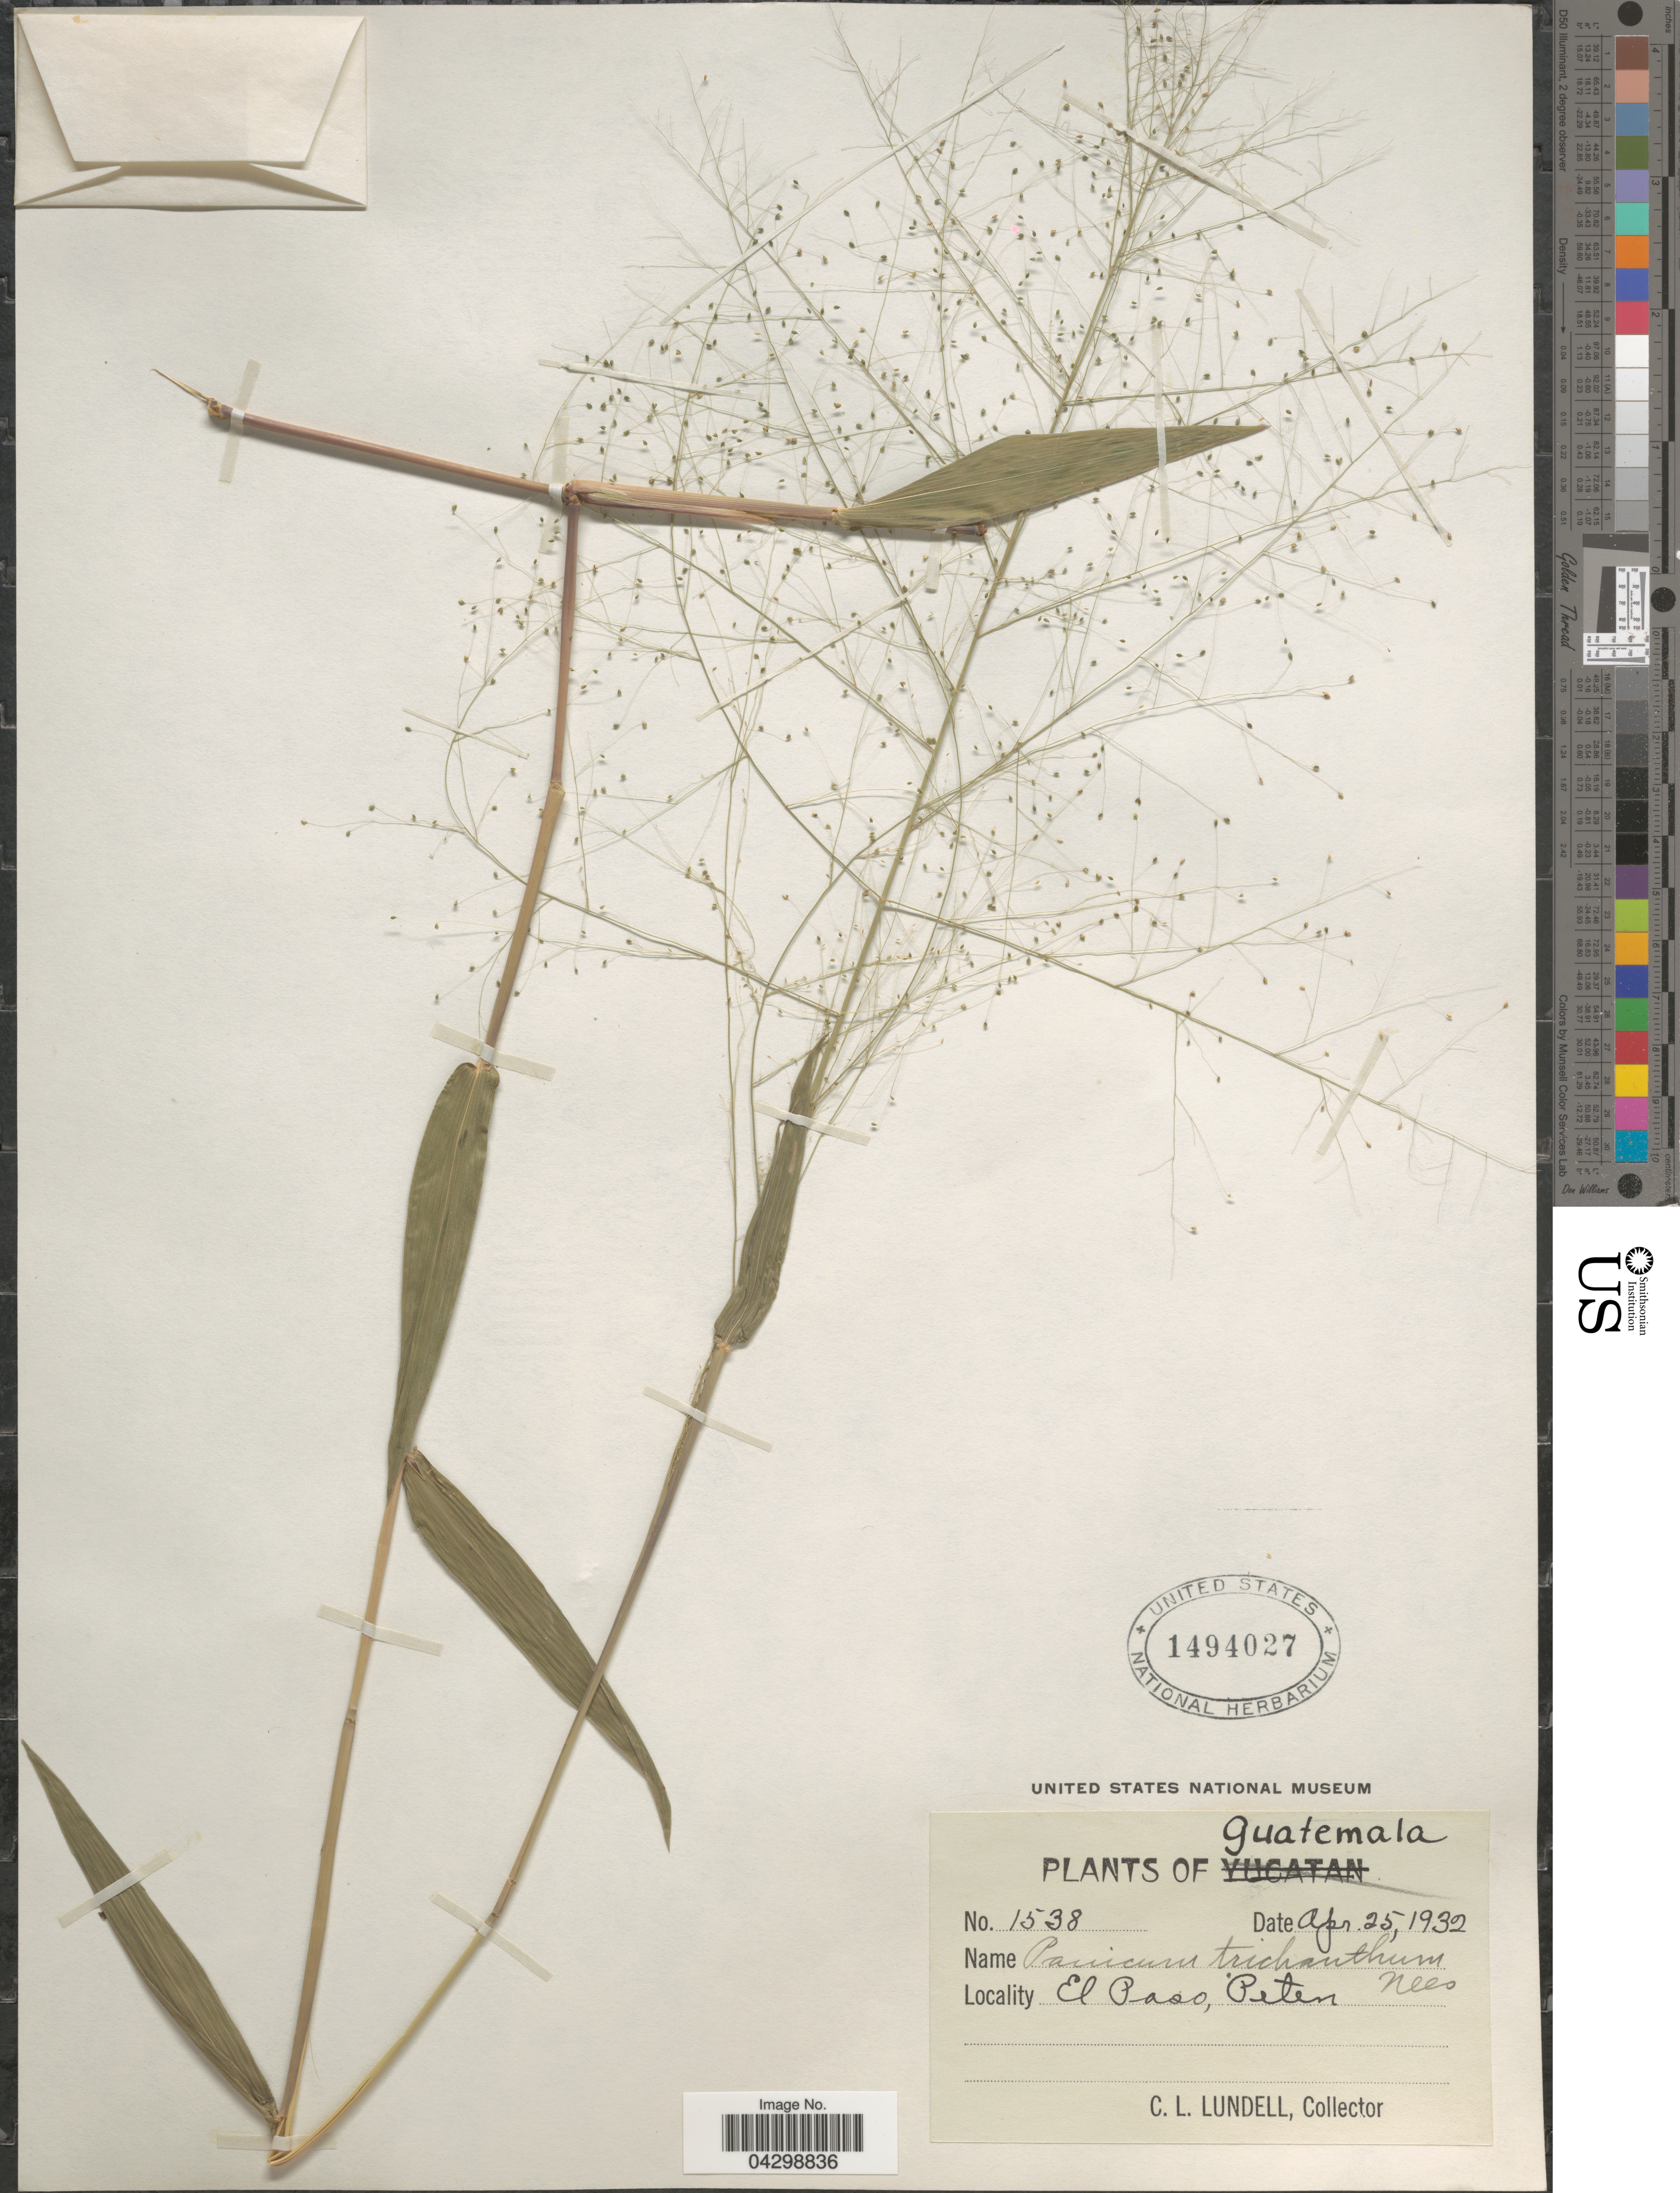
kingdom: Plantae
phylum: Tracheophyta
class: Liliopsida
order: Poales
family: Poaceae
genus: Panicum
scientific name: Panicum trichanthum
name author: Nees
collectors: C. L. Lundell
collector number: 1538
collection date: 1932-04-25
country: Guatemala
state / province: El Peten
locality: El Paso, Peten.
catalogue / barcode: US 1494027